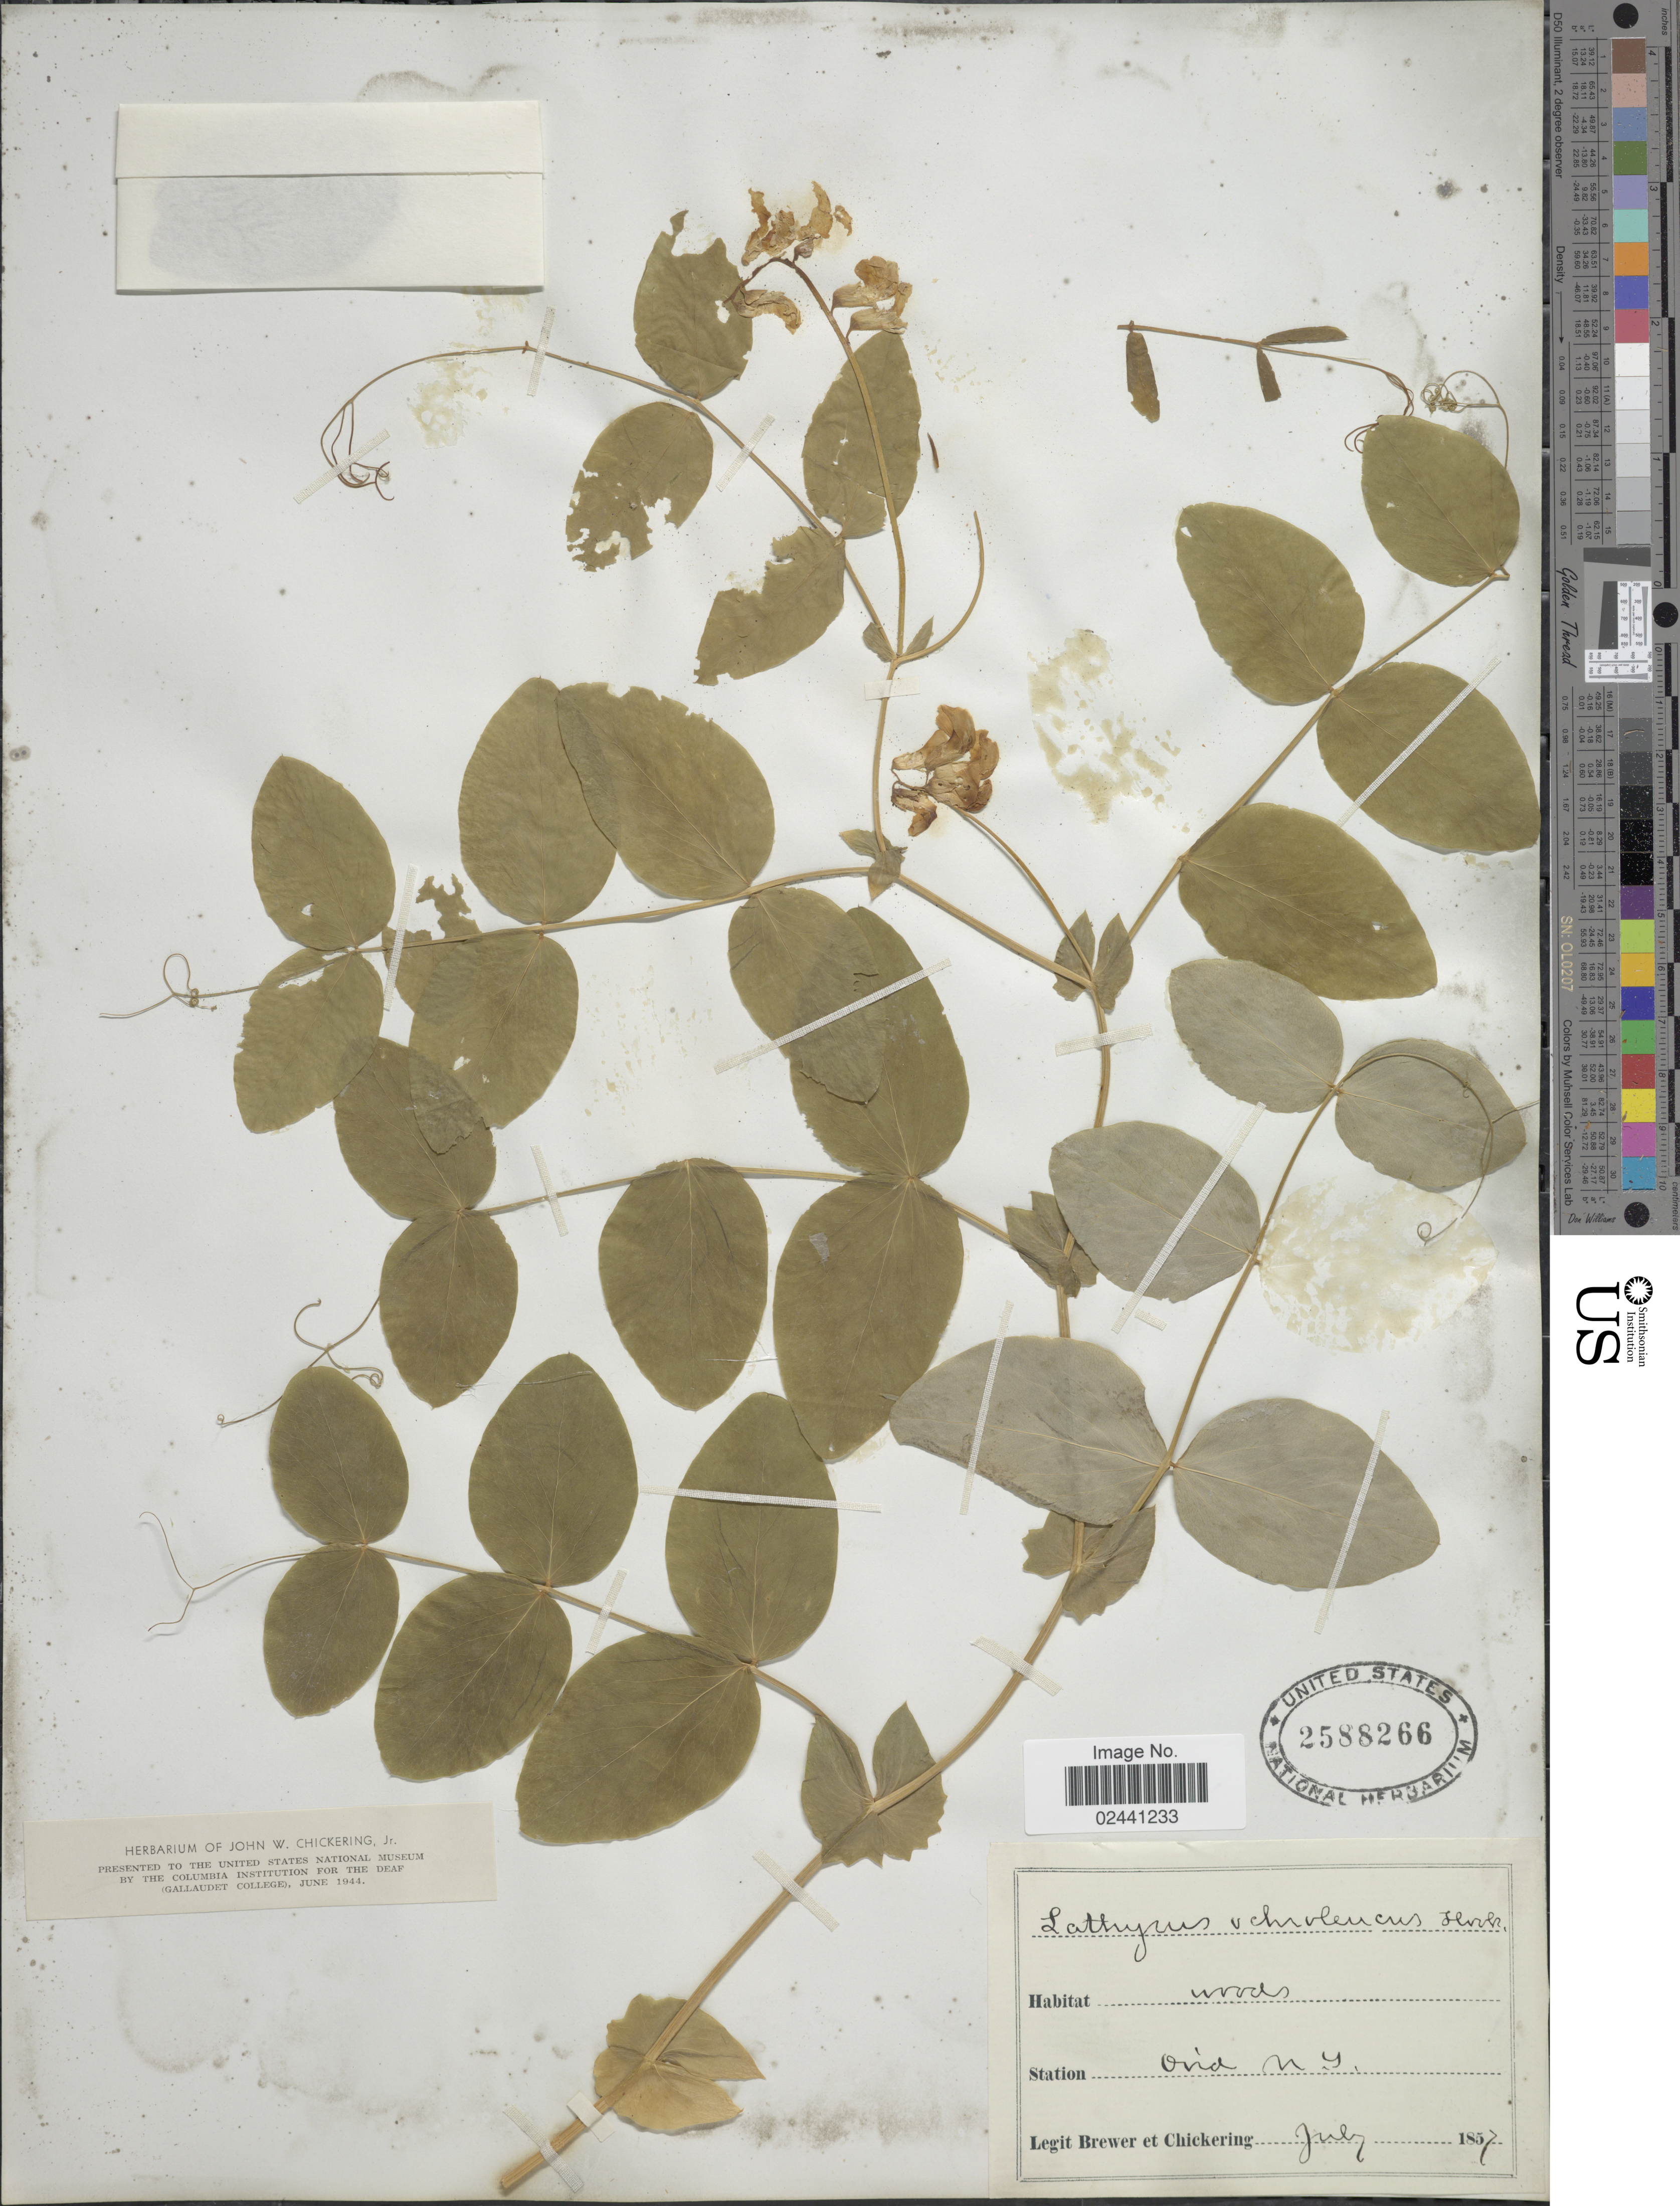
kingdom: Plantae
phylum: Tracheophyta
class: Magnoliopsida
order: Fabales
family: Fabaceae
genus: Lathyrus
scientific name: Lathyrus ochroleucus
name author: Hook.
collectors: -. Brewer & -. Chickering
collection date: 1857-07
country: United States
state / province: New York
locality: Ovid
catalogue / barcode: US 2588266